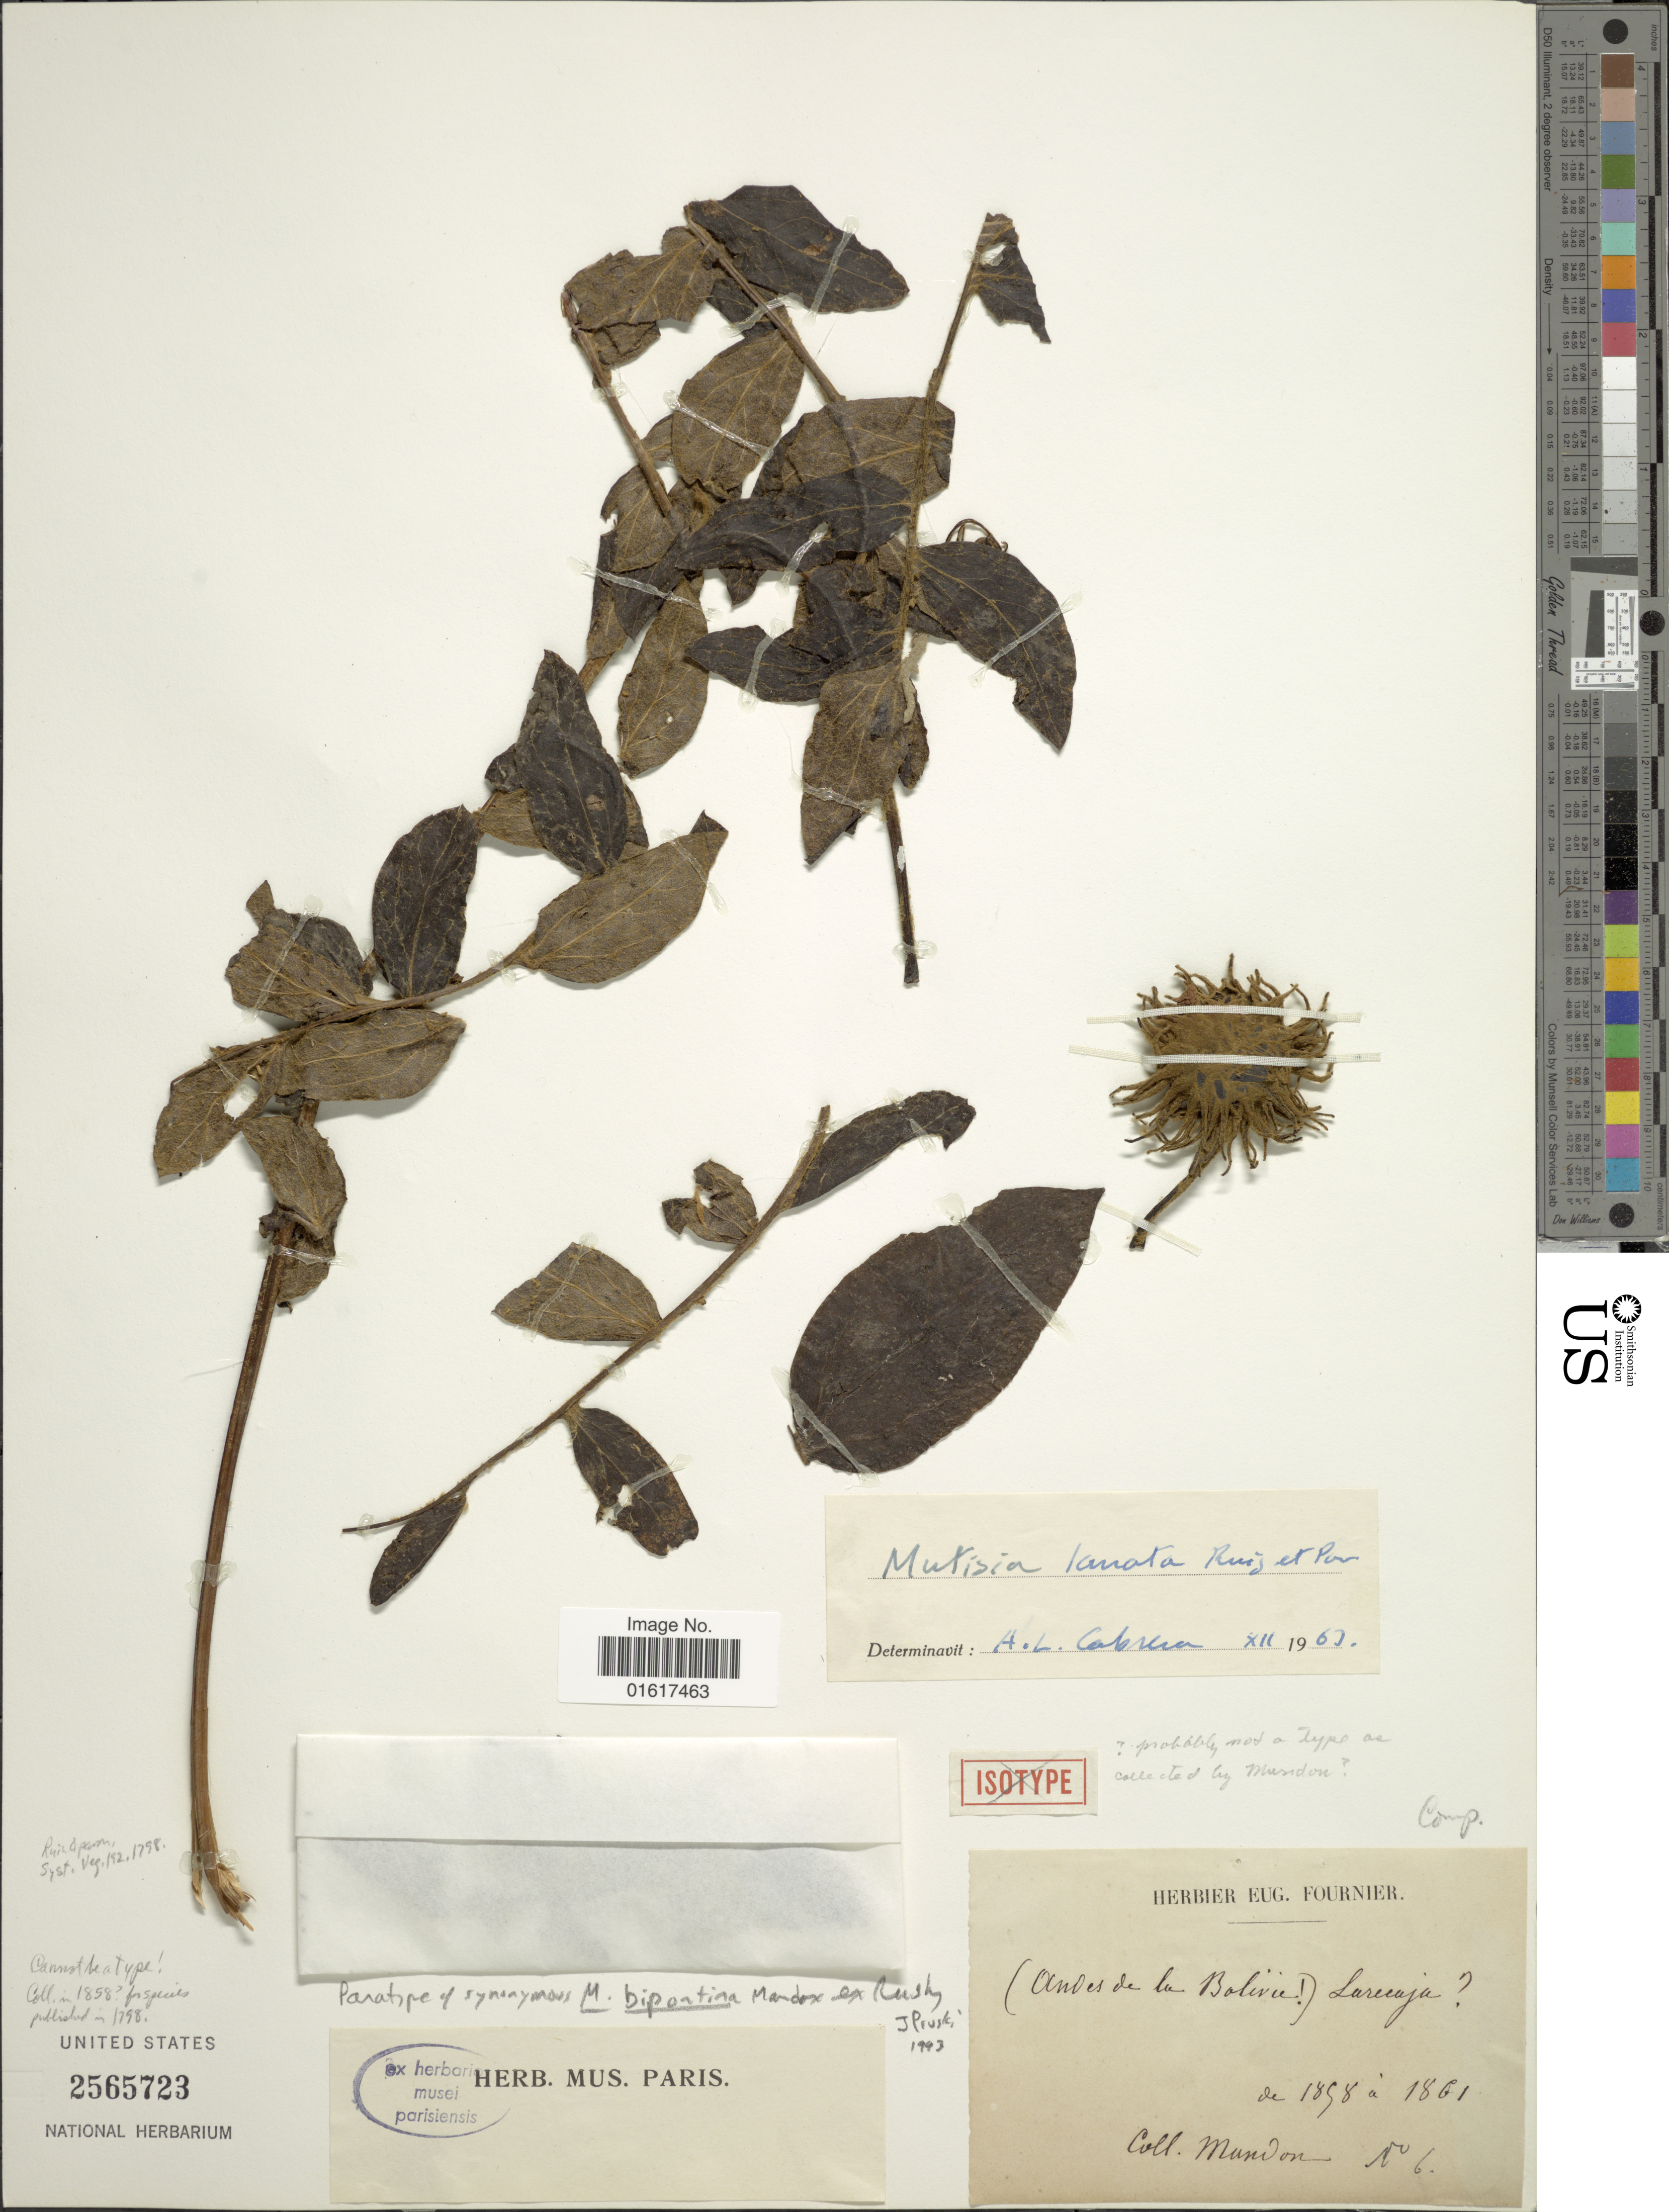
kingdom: Plantae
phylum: Tracheophyta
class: Magnoliopsida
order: Asterales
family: Asteraceae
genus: Mutisia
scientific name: Mutisia lanata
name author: Ruiz & Pav.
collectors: Mandon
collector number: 6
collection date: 1858/1861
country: Bolivia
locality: (andes de la Bolivie) Larecaja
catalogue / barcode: US 2565723